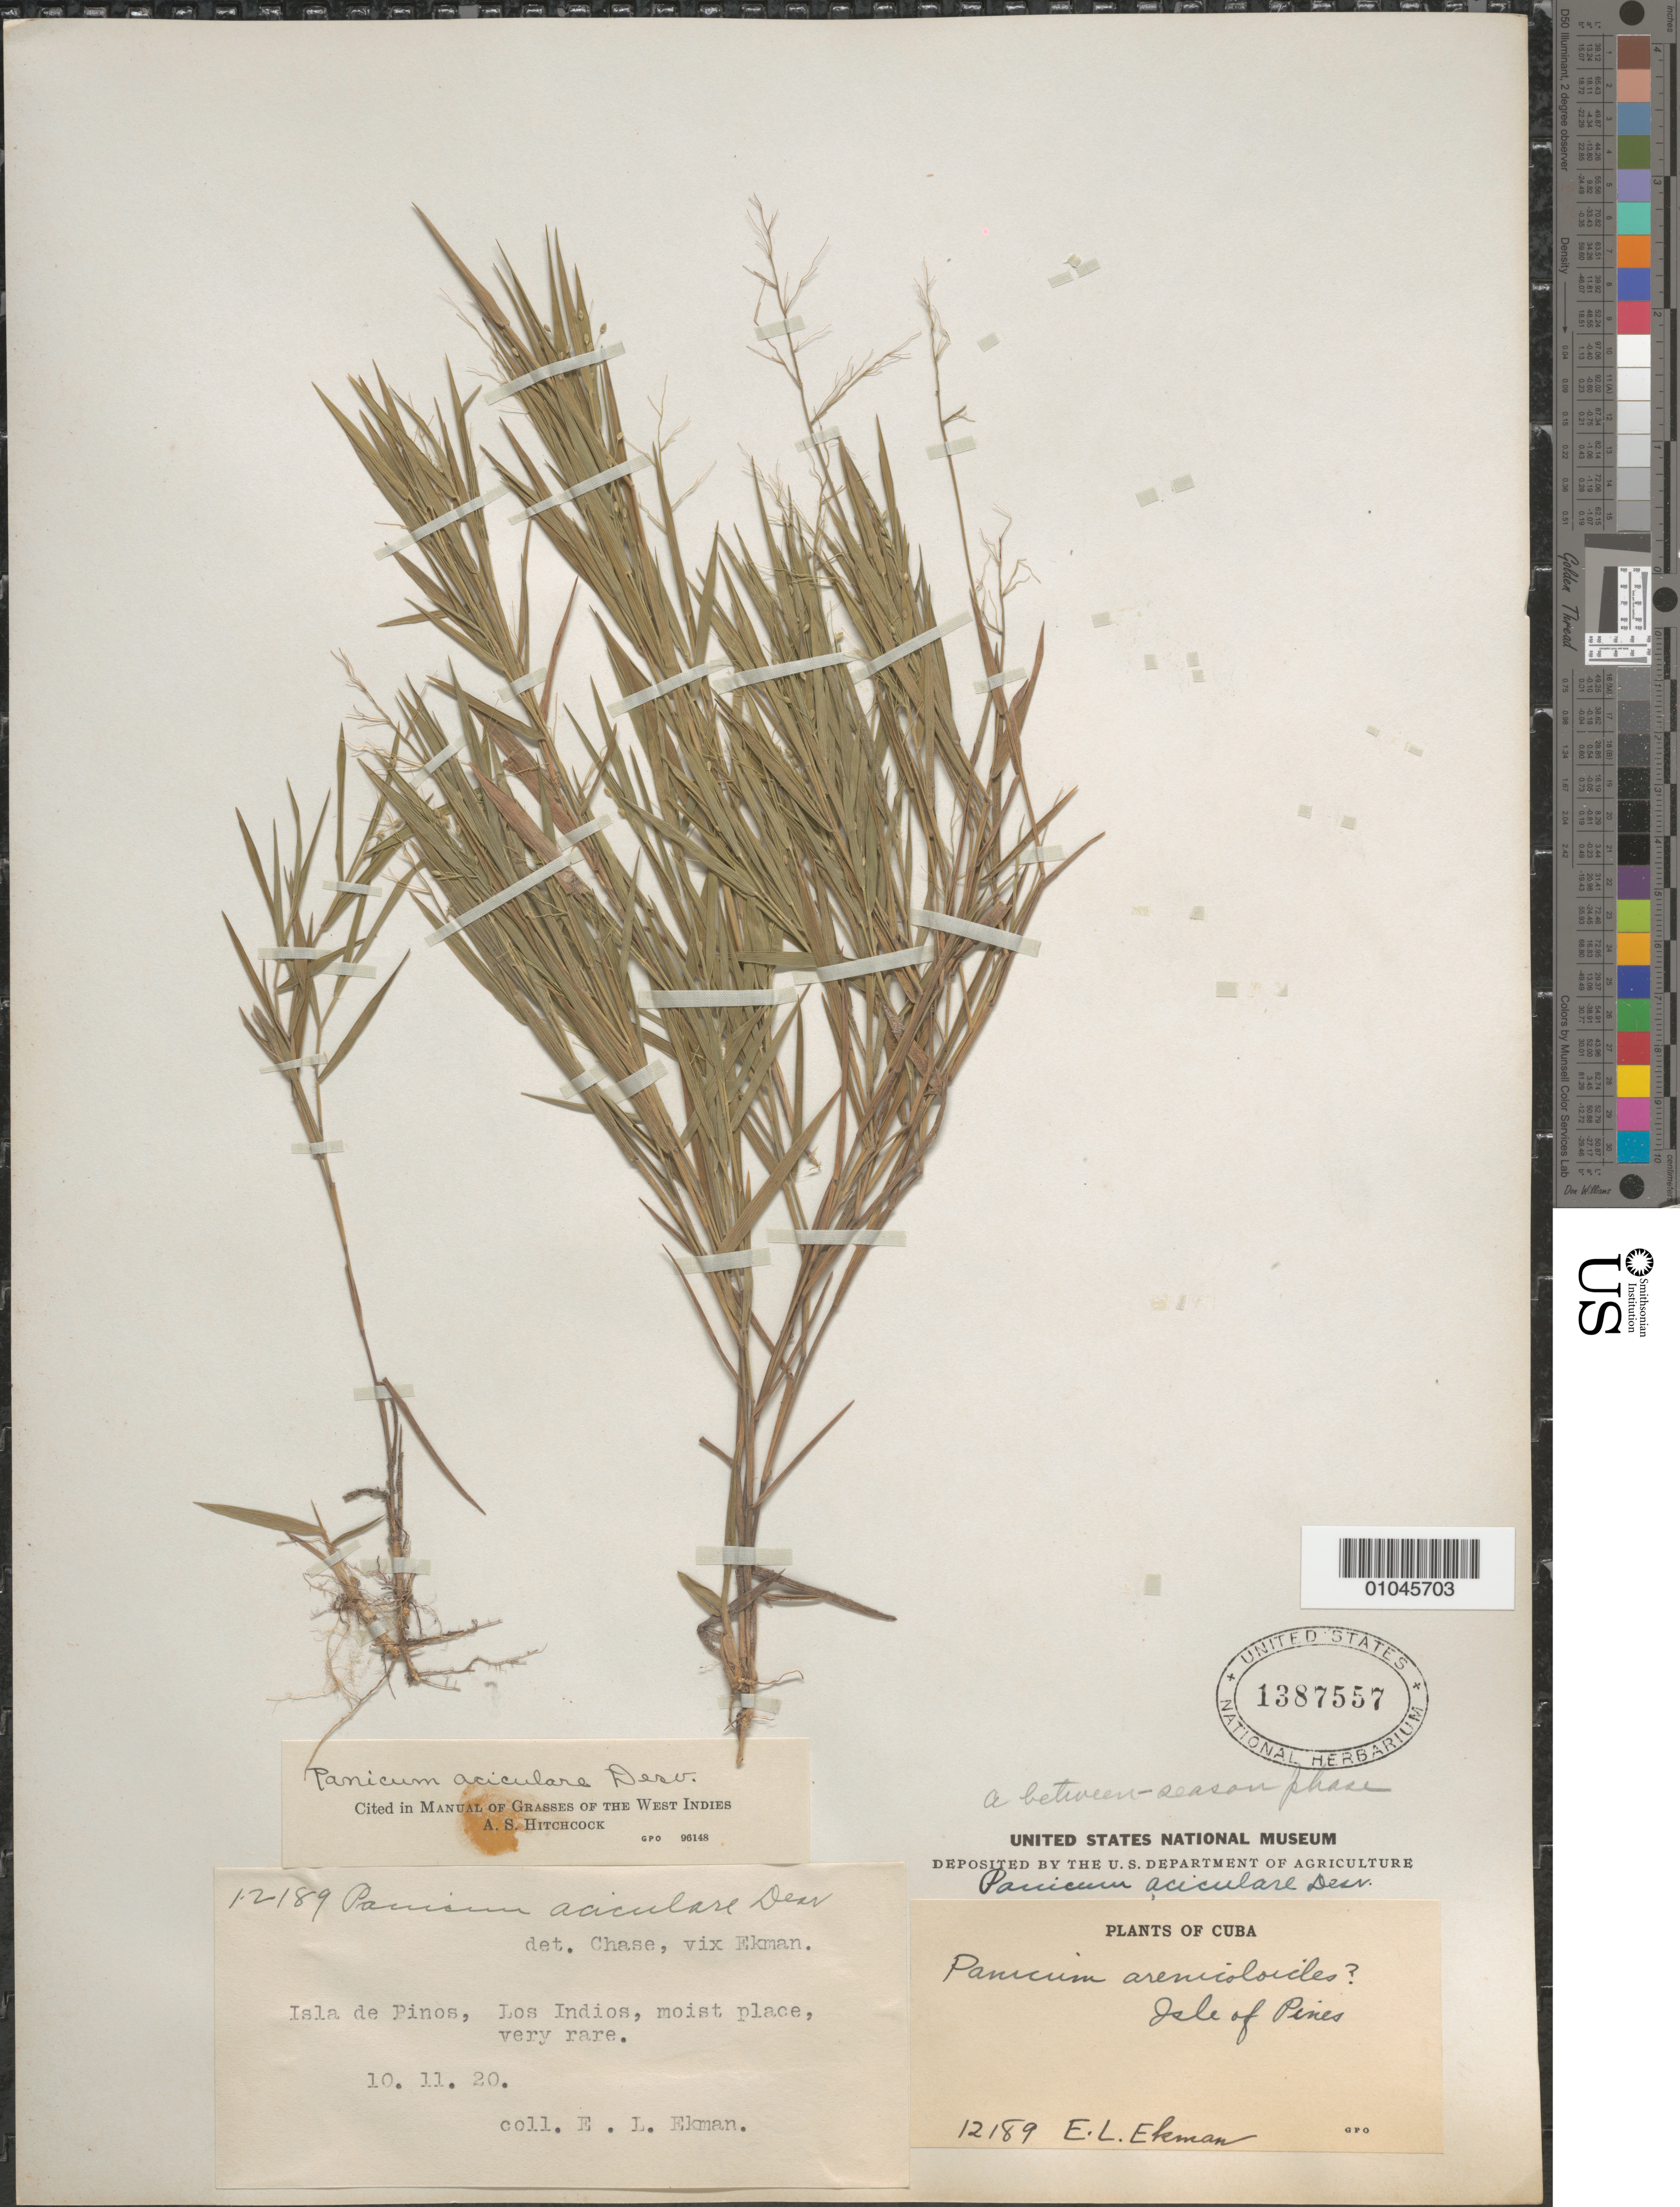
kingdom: Plantae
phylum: Tracheophyta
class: Liliopsida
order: Poales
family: Poaceae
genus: Panicum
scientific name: Panicum aciculare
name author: Desv. ex Poir.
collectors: E. L. Ekman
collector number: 12189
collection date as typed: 10 Nov 1920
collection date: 1920-11-10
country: Cuba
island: Cuba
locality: Isla de Pinos, Los Indios, moist place Very Rare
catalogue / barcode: US 1387557